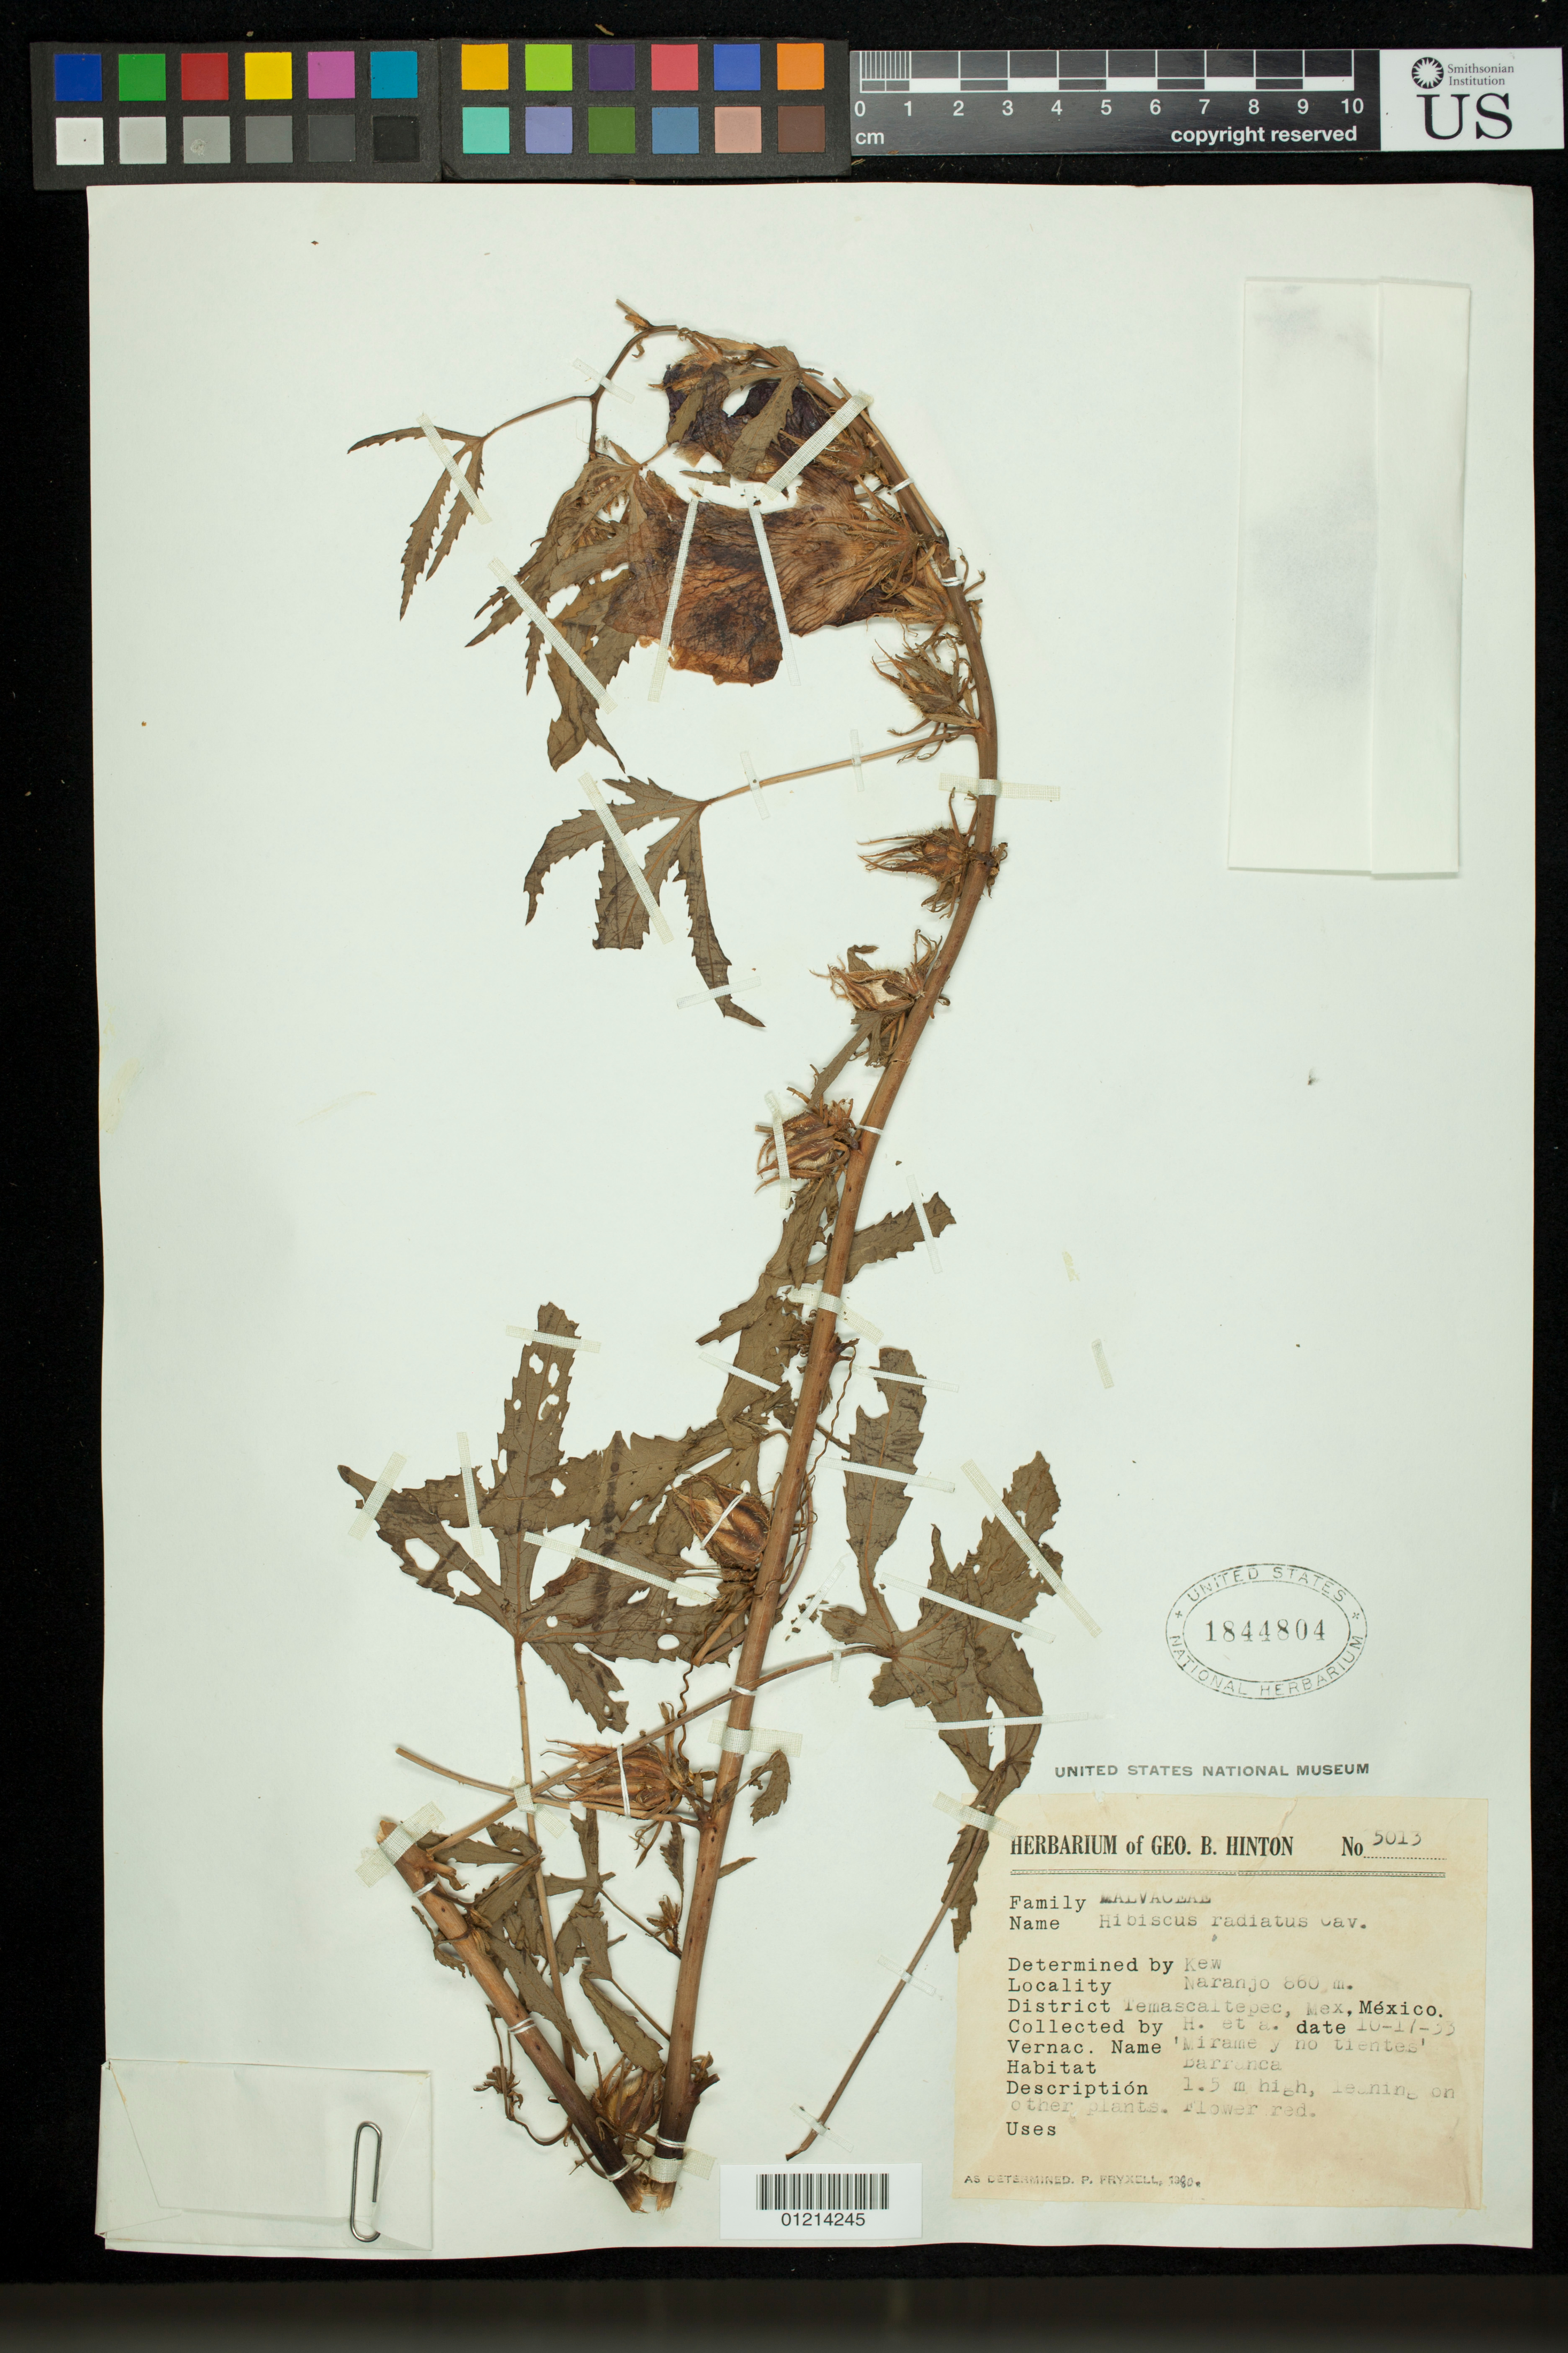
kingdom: Plantae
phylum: Tracheophyta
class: Magnoliopsida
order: Malvales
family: Malvaceae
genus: Sabdariffa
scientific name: Sabdariffa radiata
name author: (Cav.) R.L. Barrett & M.M. Hanes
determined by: Dorr, Laurence J., Curator (BOT), Smithsonian Institution - National Museum of Natural History (UNITED STATES)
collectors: G. B. Hinton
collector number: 5013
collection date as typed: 10/17/1933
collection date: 1933-10-17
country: Mexico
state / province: México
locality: Naranjo, District Temascaltepec, Mex.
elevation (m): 860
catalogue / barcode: US 1844804